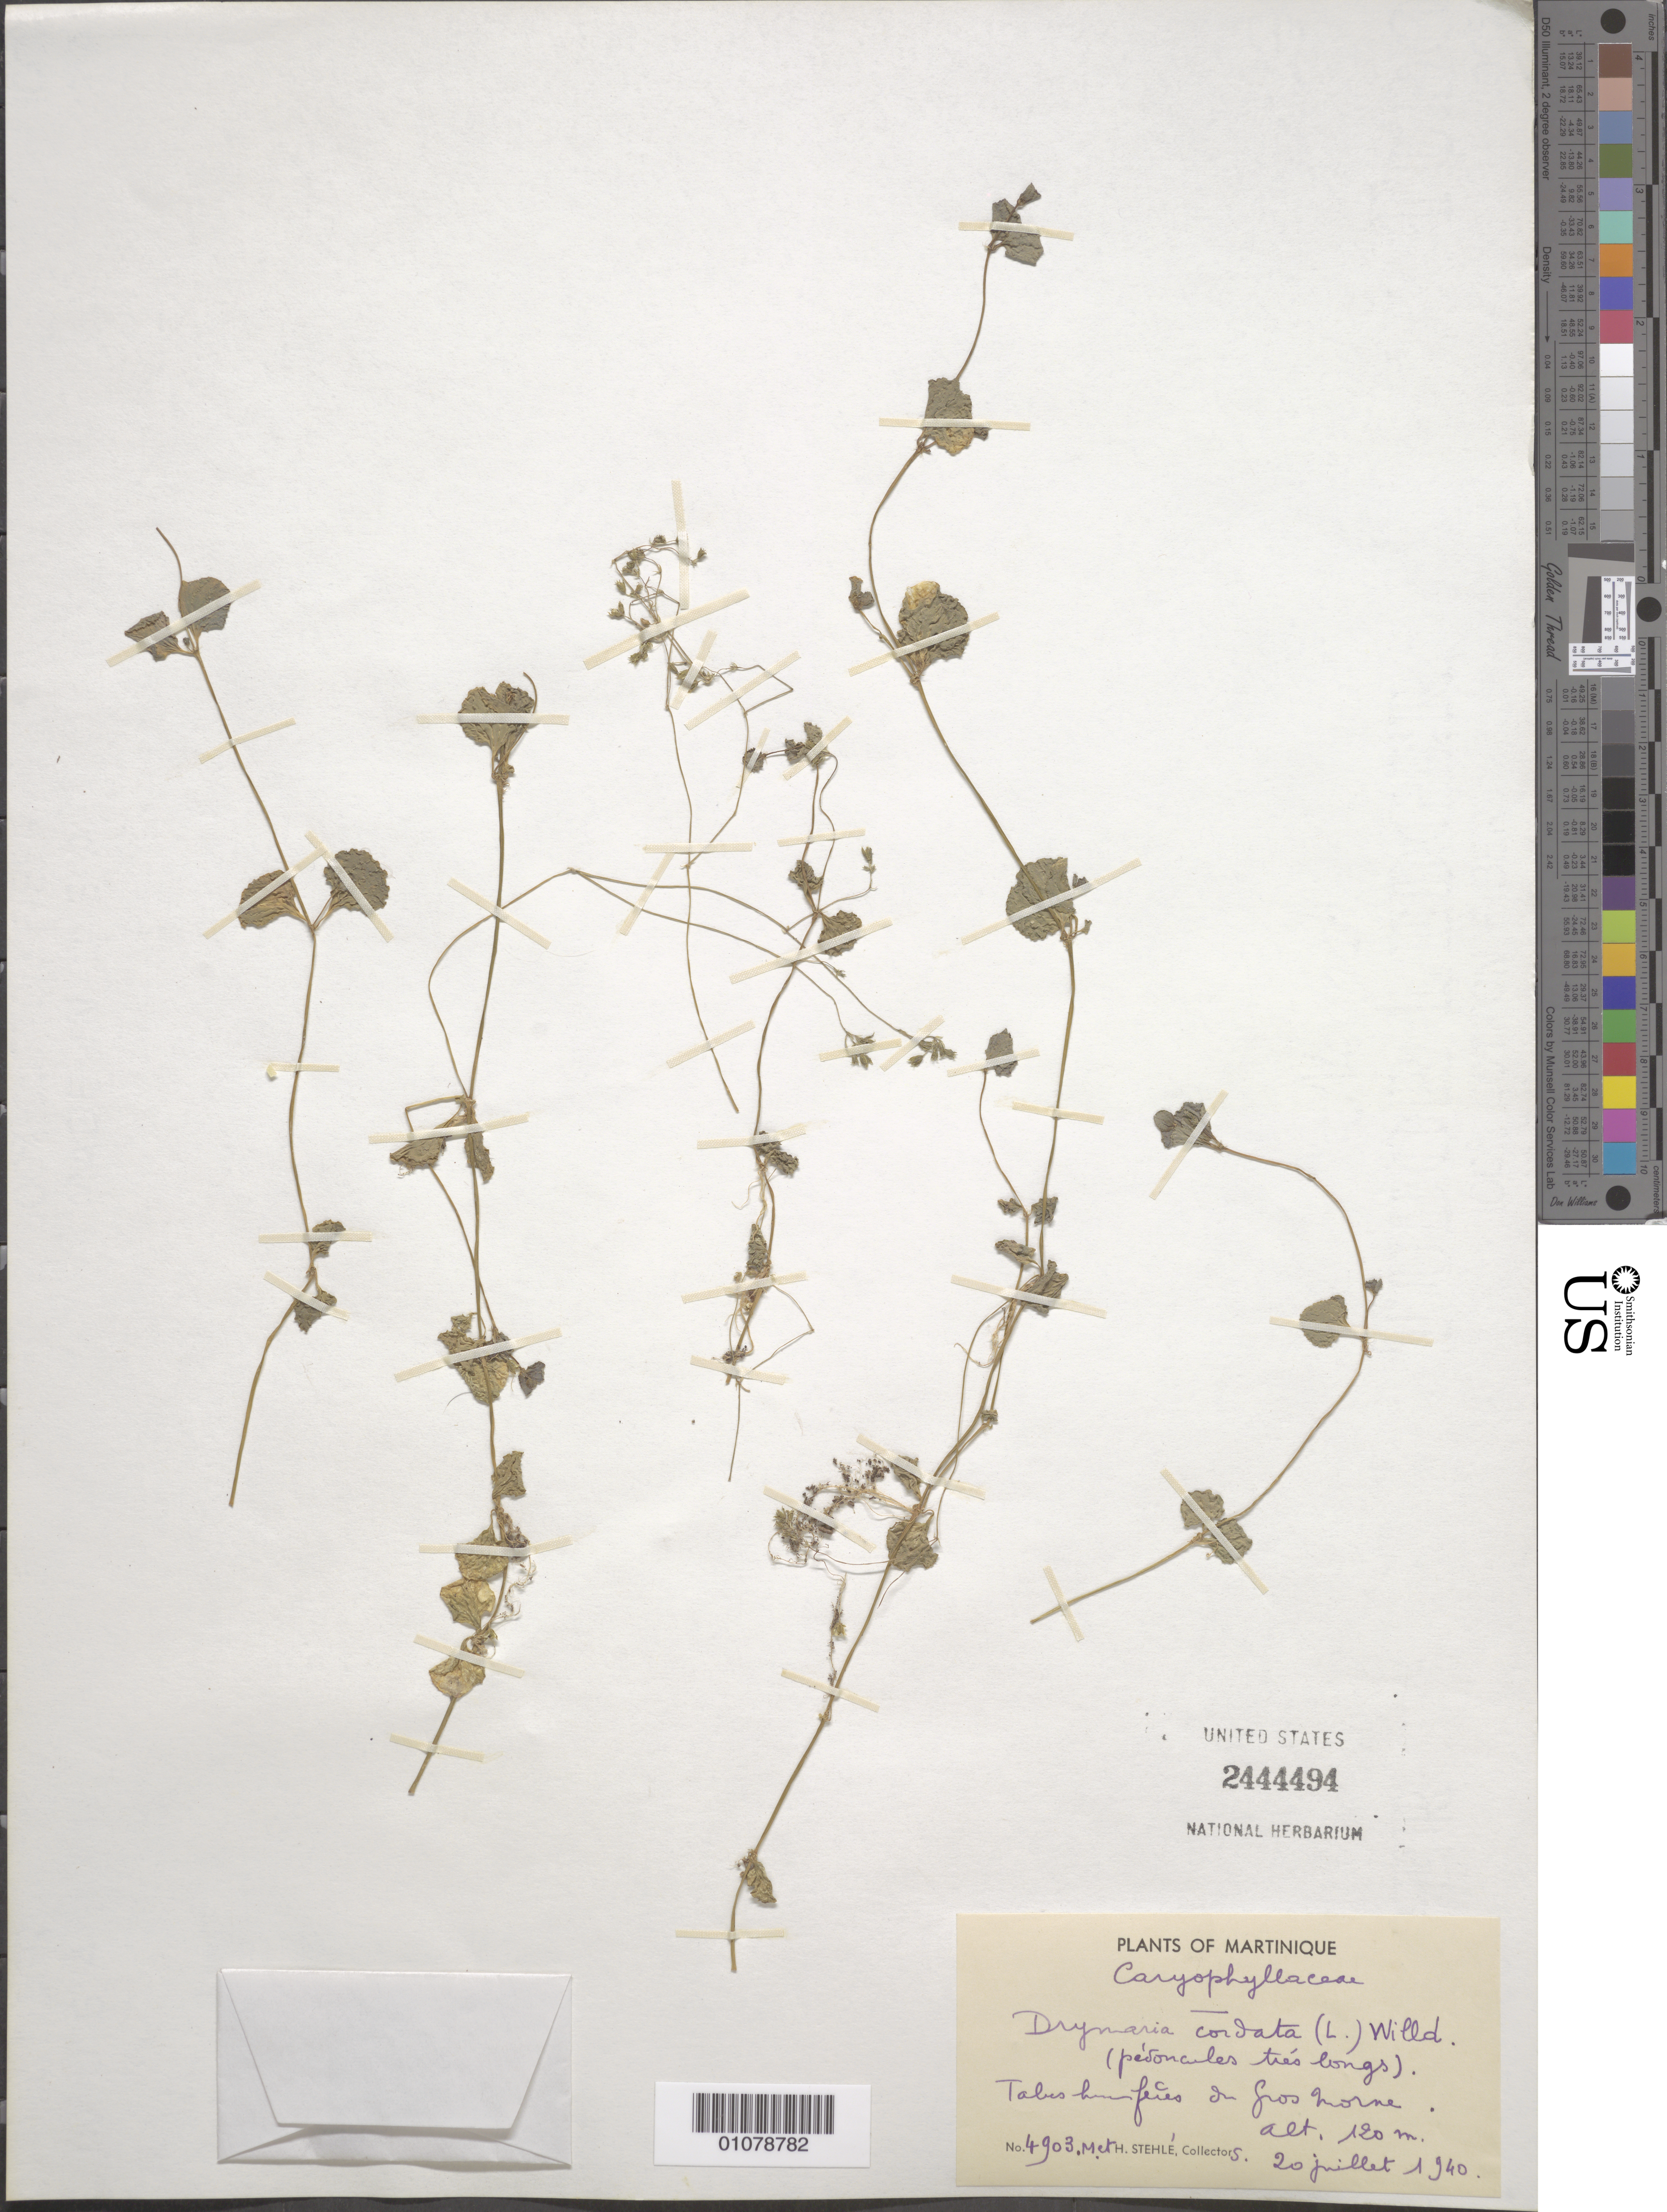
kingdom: Plantae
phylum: Tracheophyta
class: Magnoliopsida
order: Caryophyllales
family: Caryophyllaceae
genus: Drymaria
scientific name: Drymaria cordata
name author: (L.) Willd. ex Schult.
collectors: H. Stehlé & M. Stehlé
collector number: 4903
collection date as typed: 20 Jul 1940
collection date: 1940-07-20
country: Martinique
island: Martinique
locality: Gros Morne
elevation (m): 120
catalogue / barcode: US 2444494